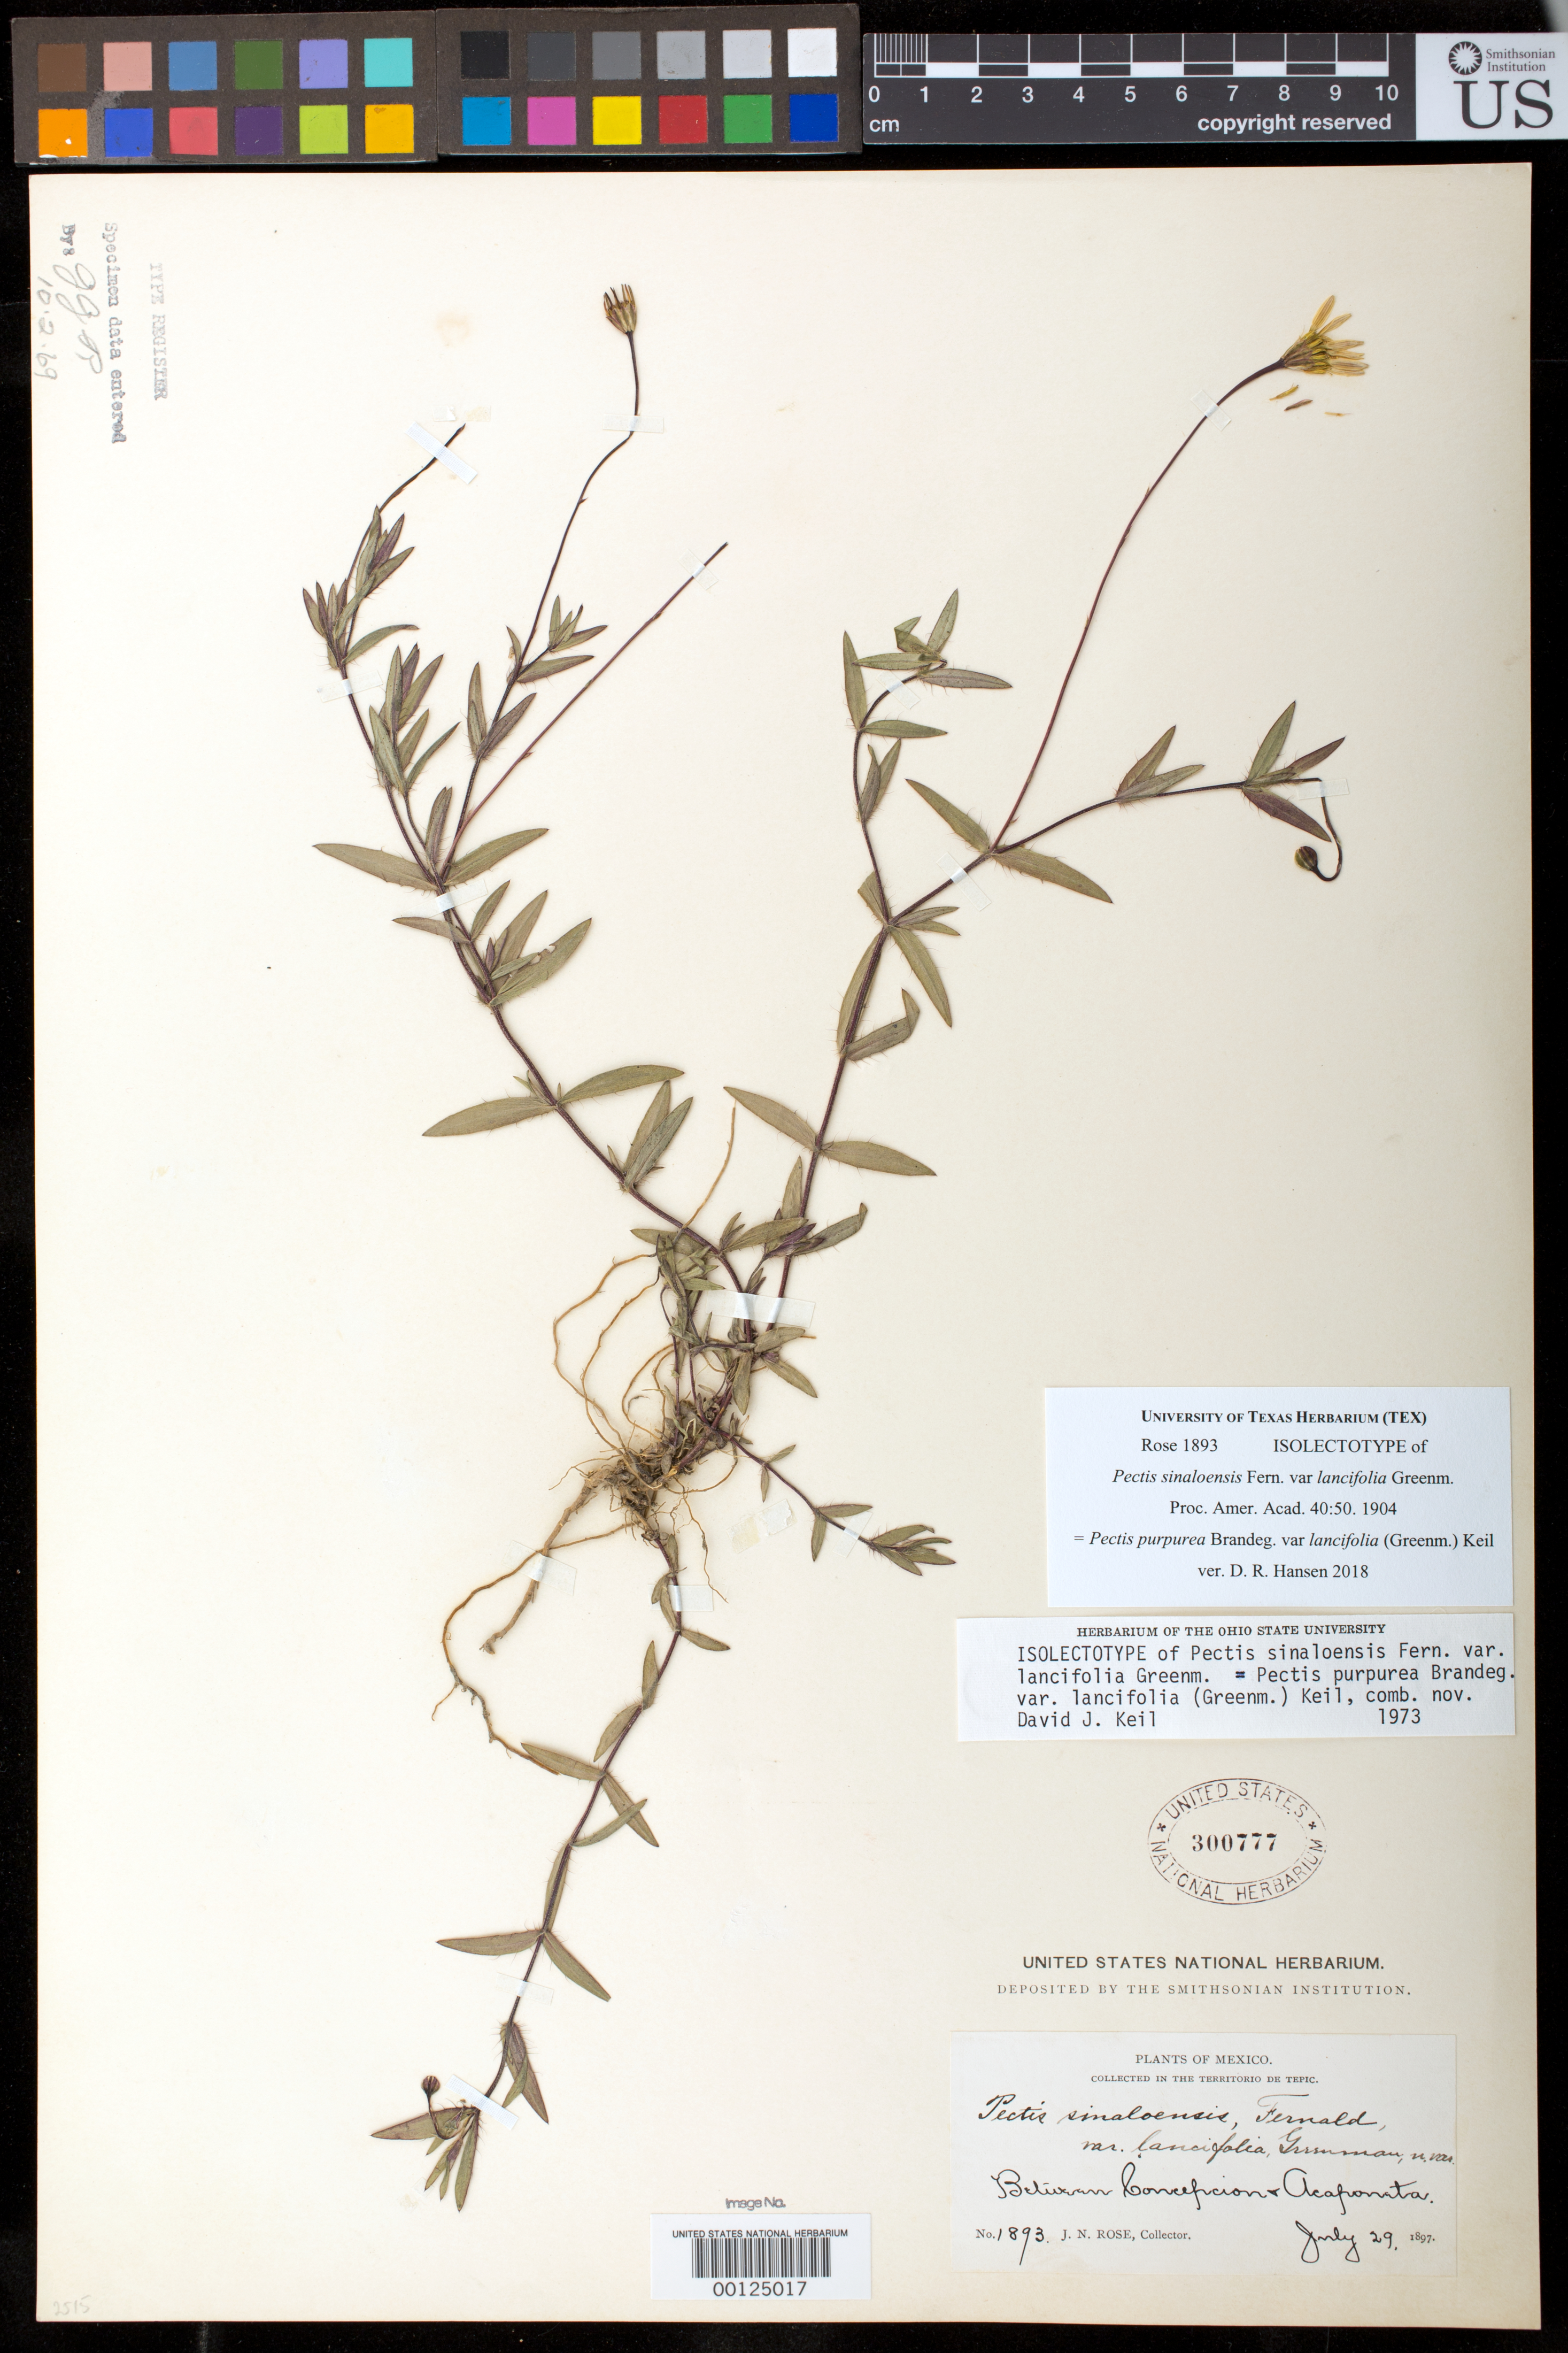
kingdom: Plantae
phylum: Tracheophyta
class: Magnoliopsida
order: Asterales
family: Asteraceae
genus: Pectis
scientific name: Pectis sinaloensis var. lancifolia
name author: Greenm.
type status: Isolectotype; Syntype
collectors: J. N. Rose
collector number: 1893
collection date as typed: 29 Jul 1897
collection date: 1897-07-29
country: Mexico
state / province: Nayarit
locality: Near Tepic, between Concepcion and Acaponeta.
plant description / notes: Protologue cites one collection at 2 herbaria (GH, US).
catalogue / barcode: US 300777